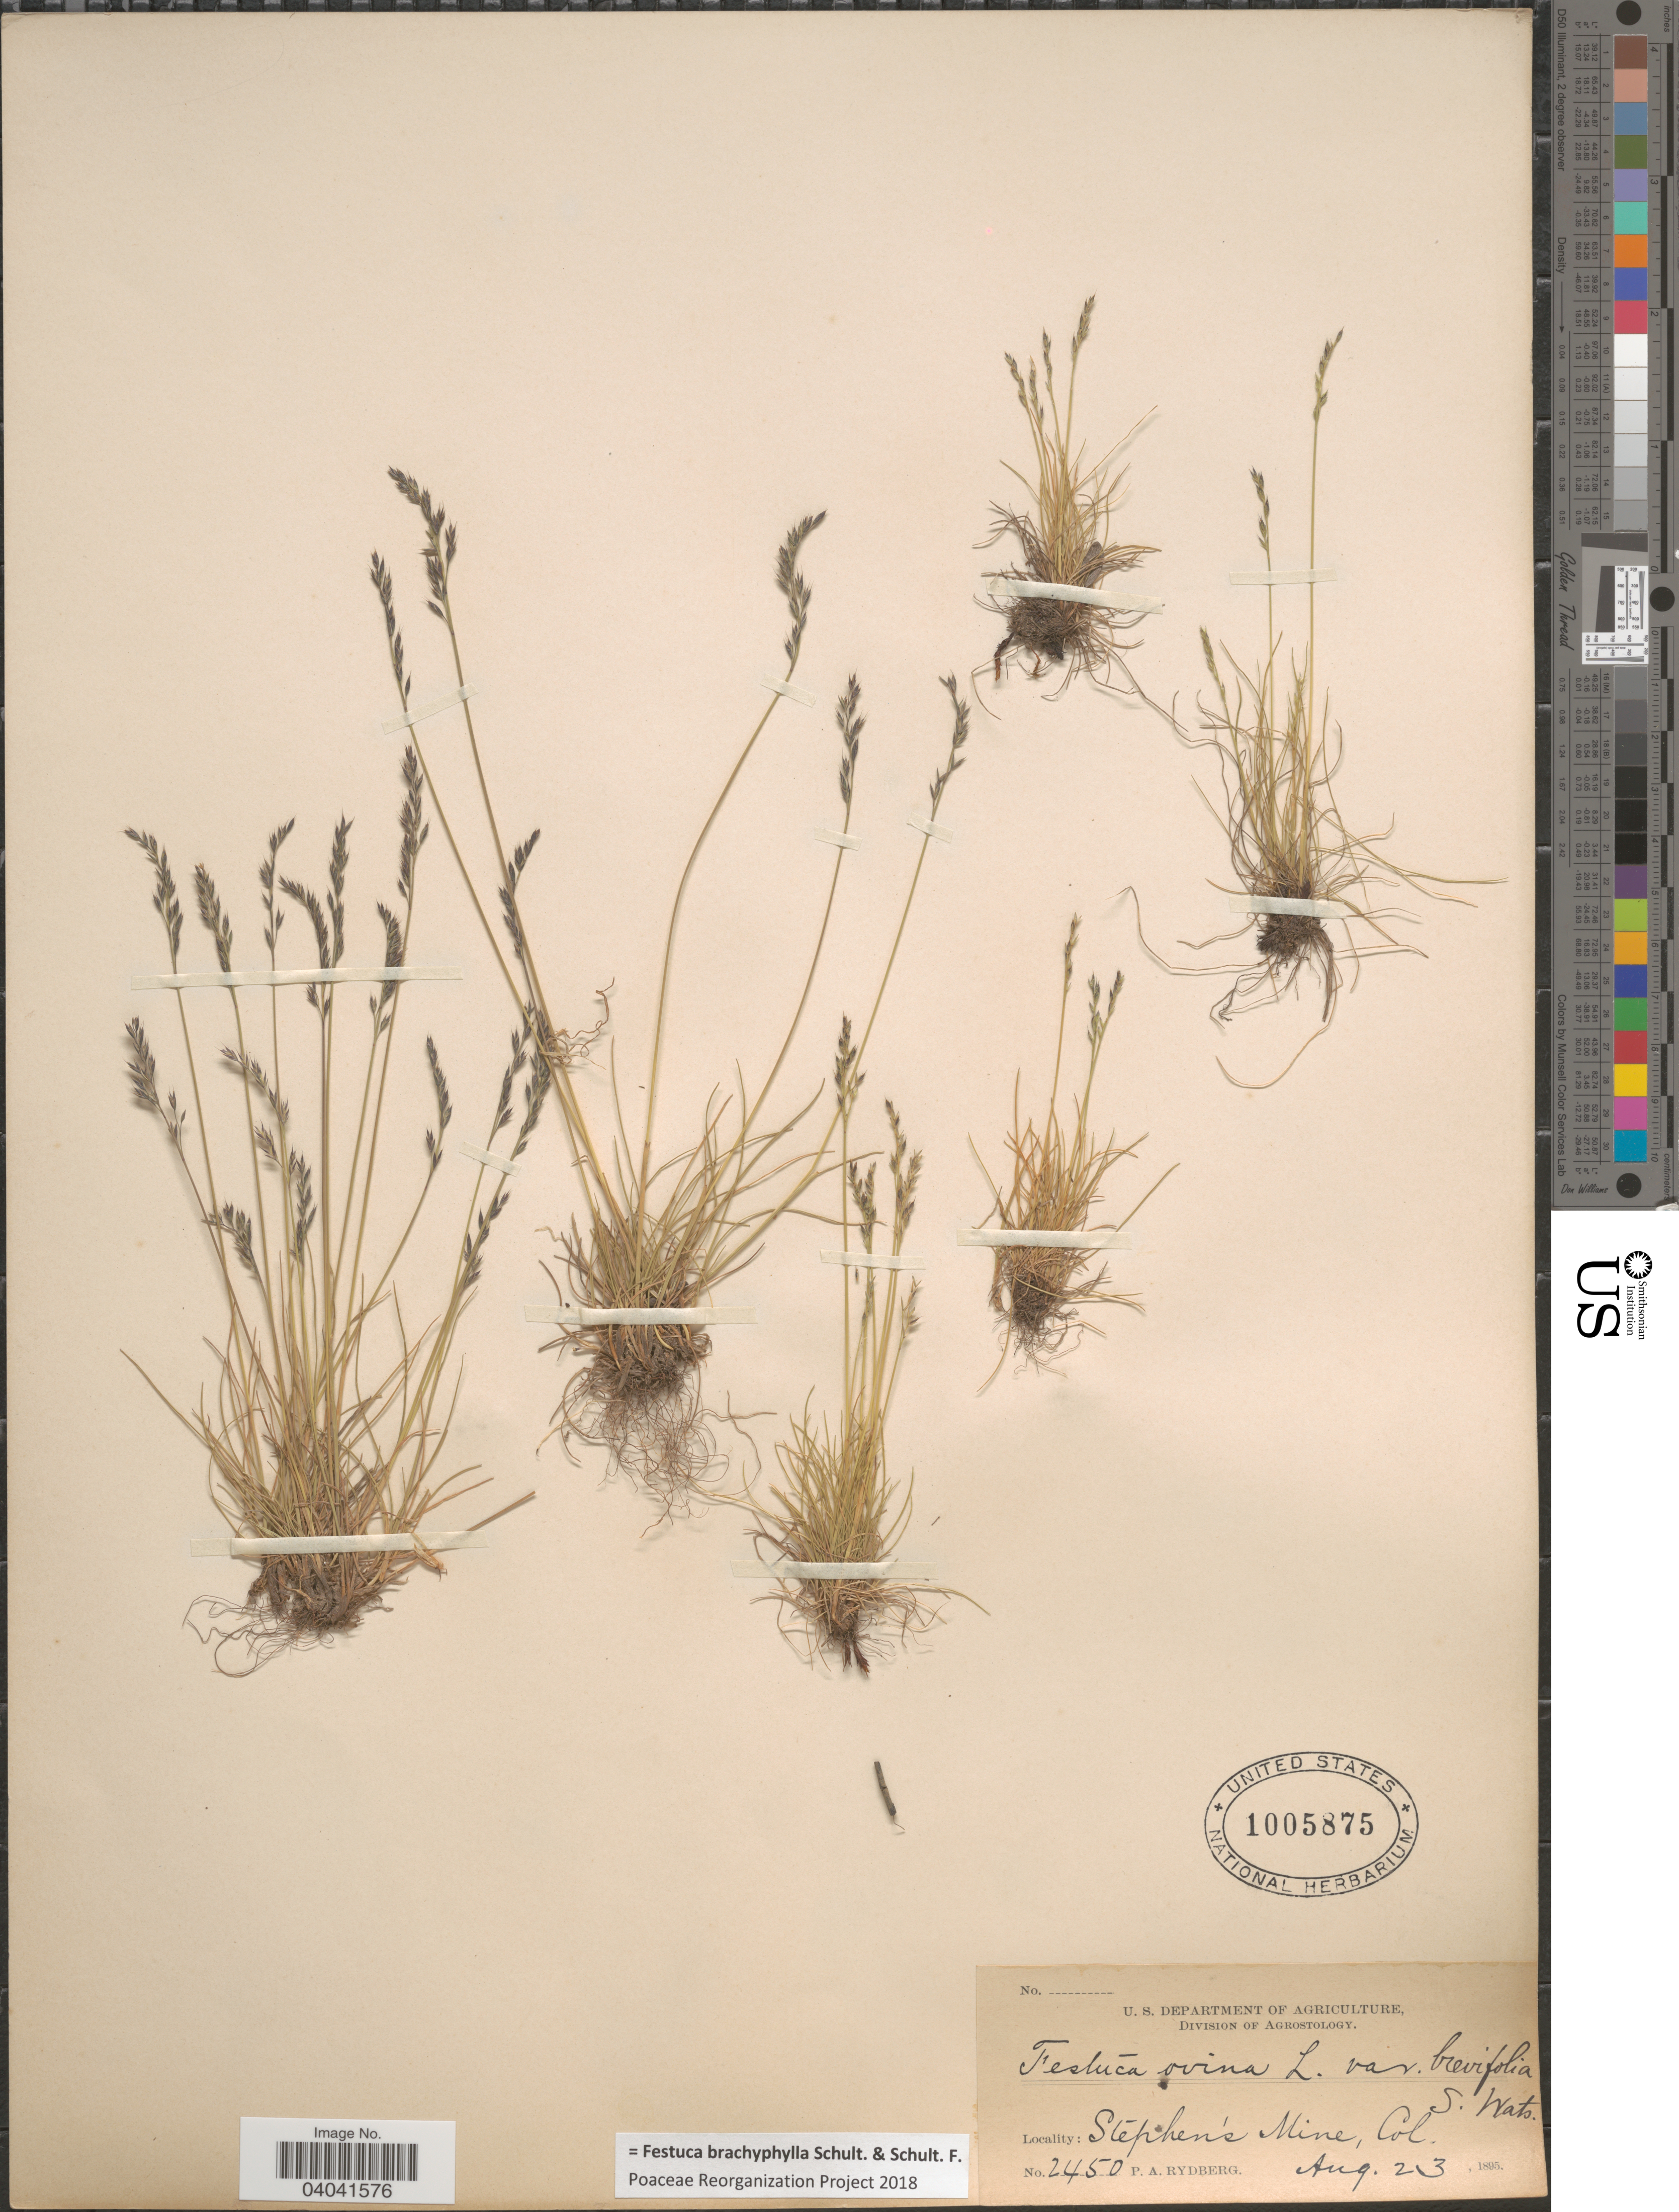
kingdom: Plantae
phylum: Tracheophyta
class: Liliopsida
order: Poales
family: Poaceae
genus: Festuca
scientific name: Festuca brachyphylla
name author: Schult. & Schult. f.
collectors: P. A. Rydberg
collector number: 2450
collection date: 1895-08-23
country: United States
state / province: Colorado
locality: Stephen's Mine.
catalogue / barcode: US 1005875